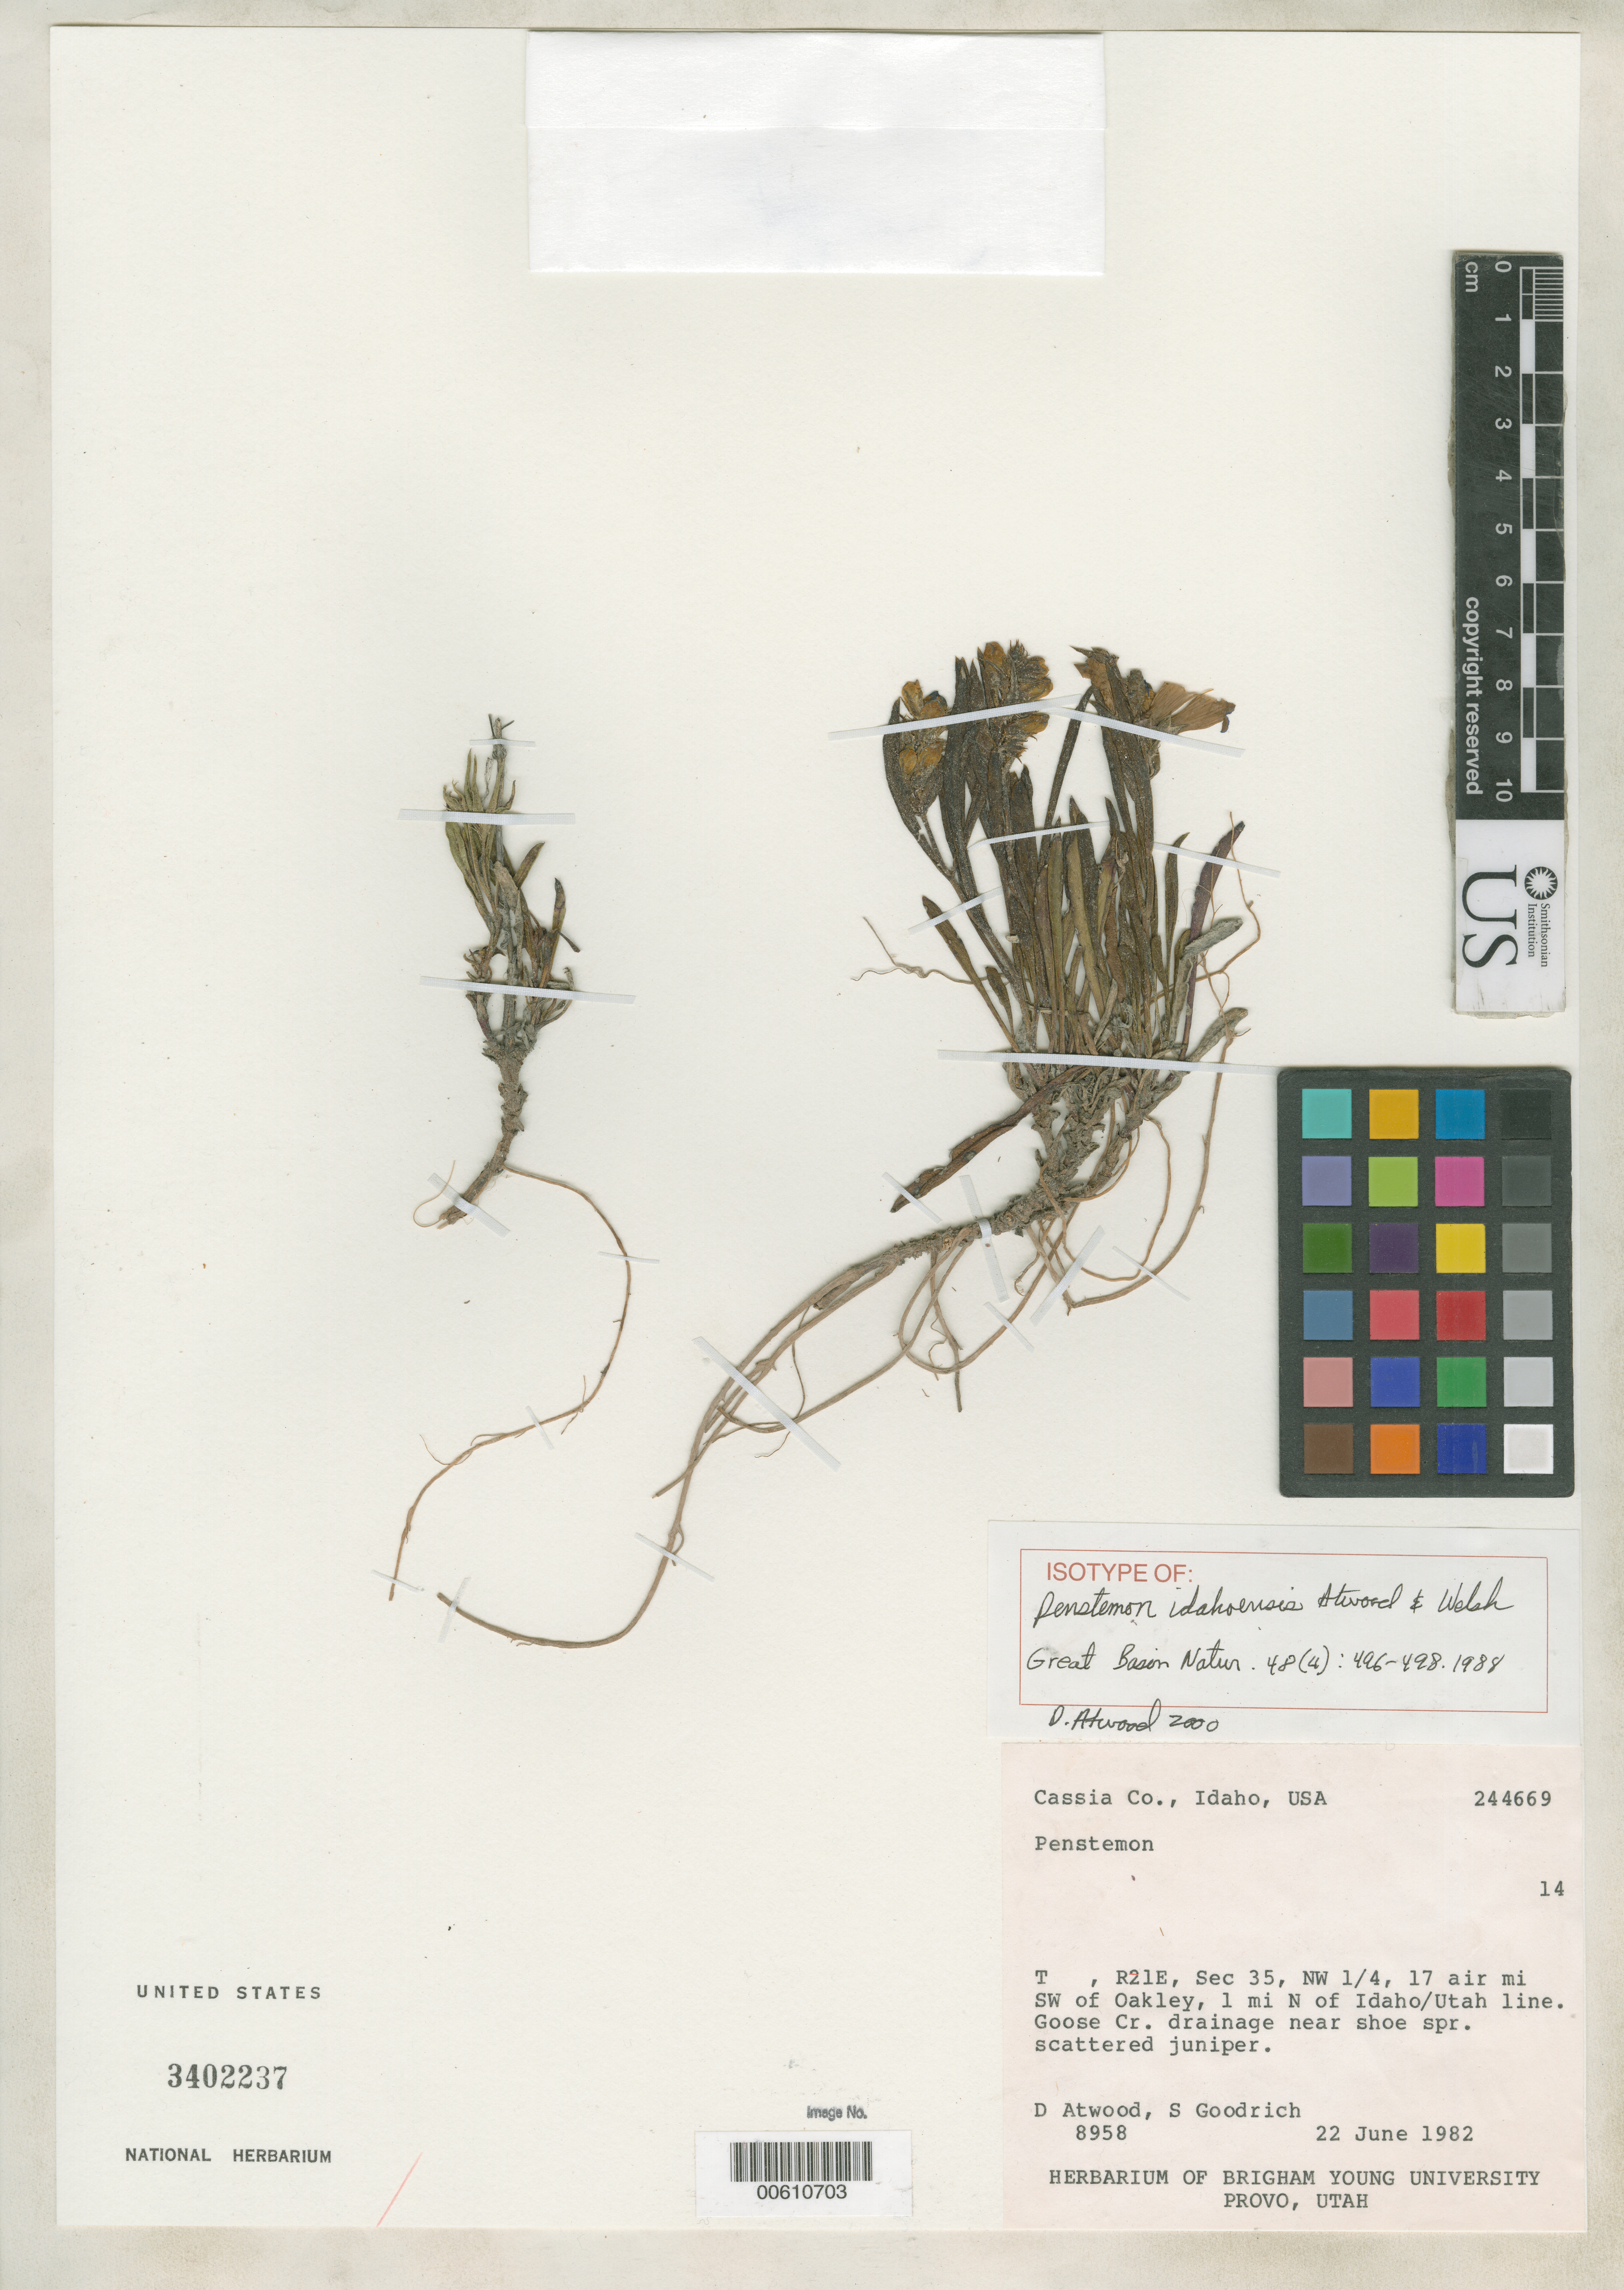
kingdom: Plantae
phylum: Tracheophyta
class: Magnoliopsida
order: Lamiales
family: Plantaginaceae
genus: Penstemon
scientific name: Penstemon idahoensis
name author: Atwood & S.L. Welsh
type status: Isotype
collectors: N. Atwood & S. Goodrich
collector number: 8958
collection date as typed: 22 Jun 1982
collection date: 1982-06-22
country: United States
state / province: Idaho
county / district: Cassia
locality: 17 air mi. SW of Oakley, 1 mi N of Idaho - Utah line. Goose Creek drainage near Shoe Spr.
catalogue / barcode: US 3402237